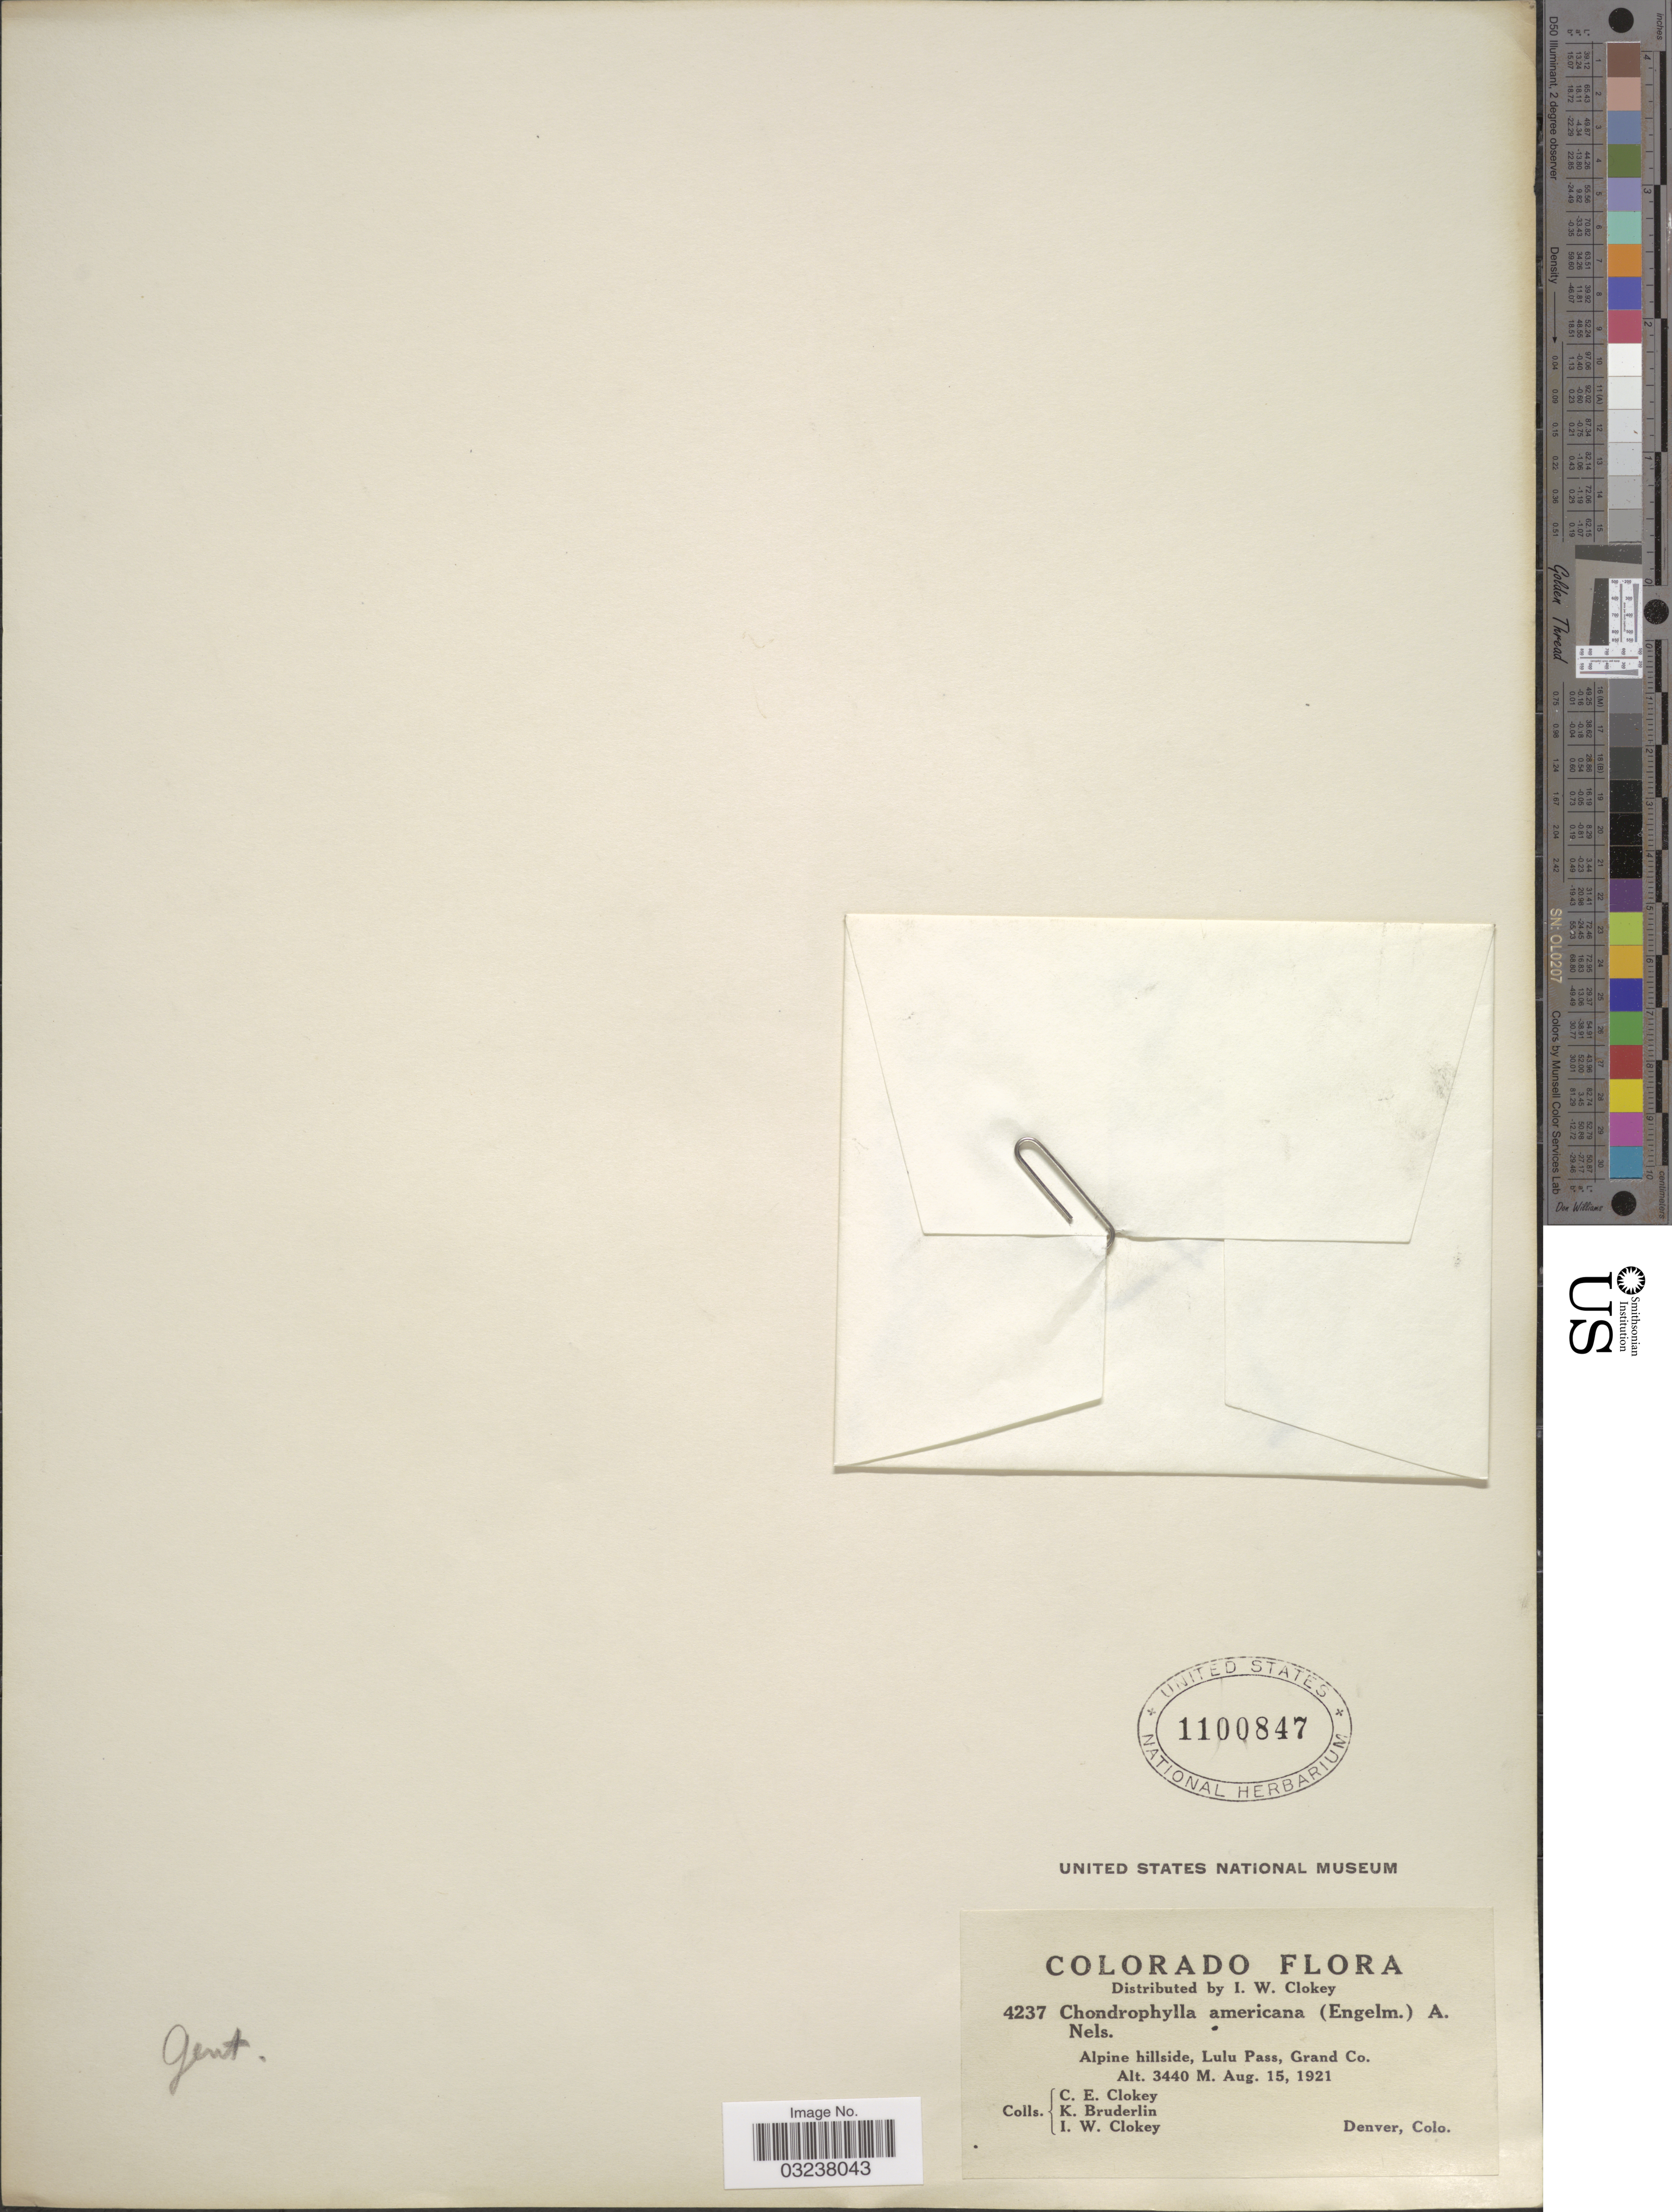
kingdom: Plantae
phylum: Tracheophyta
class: Magnoliopsida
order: Gentianales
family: Gentianaceae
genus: Gentiana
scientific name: Gentiana prostrata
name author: Haenke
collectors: C. Clokey, K. Bruderlin & I. W. Clokey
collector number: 4237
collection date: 1921-08-15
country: United States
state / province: Colorado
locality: Alpine hillside, Lulu Pass, Grand Co.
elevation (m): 3440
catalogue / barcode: US 1100847